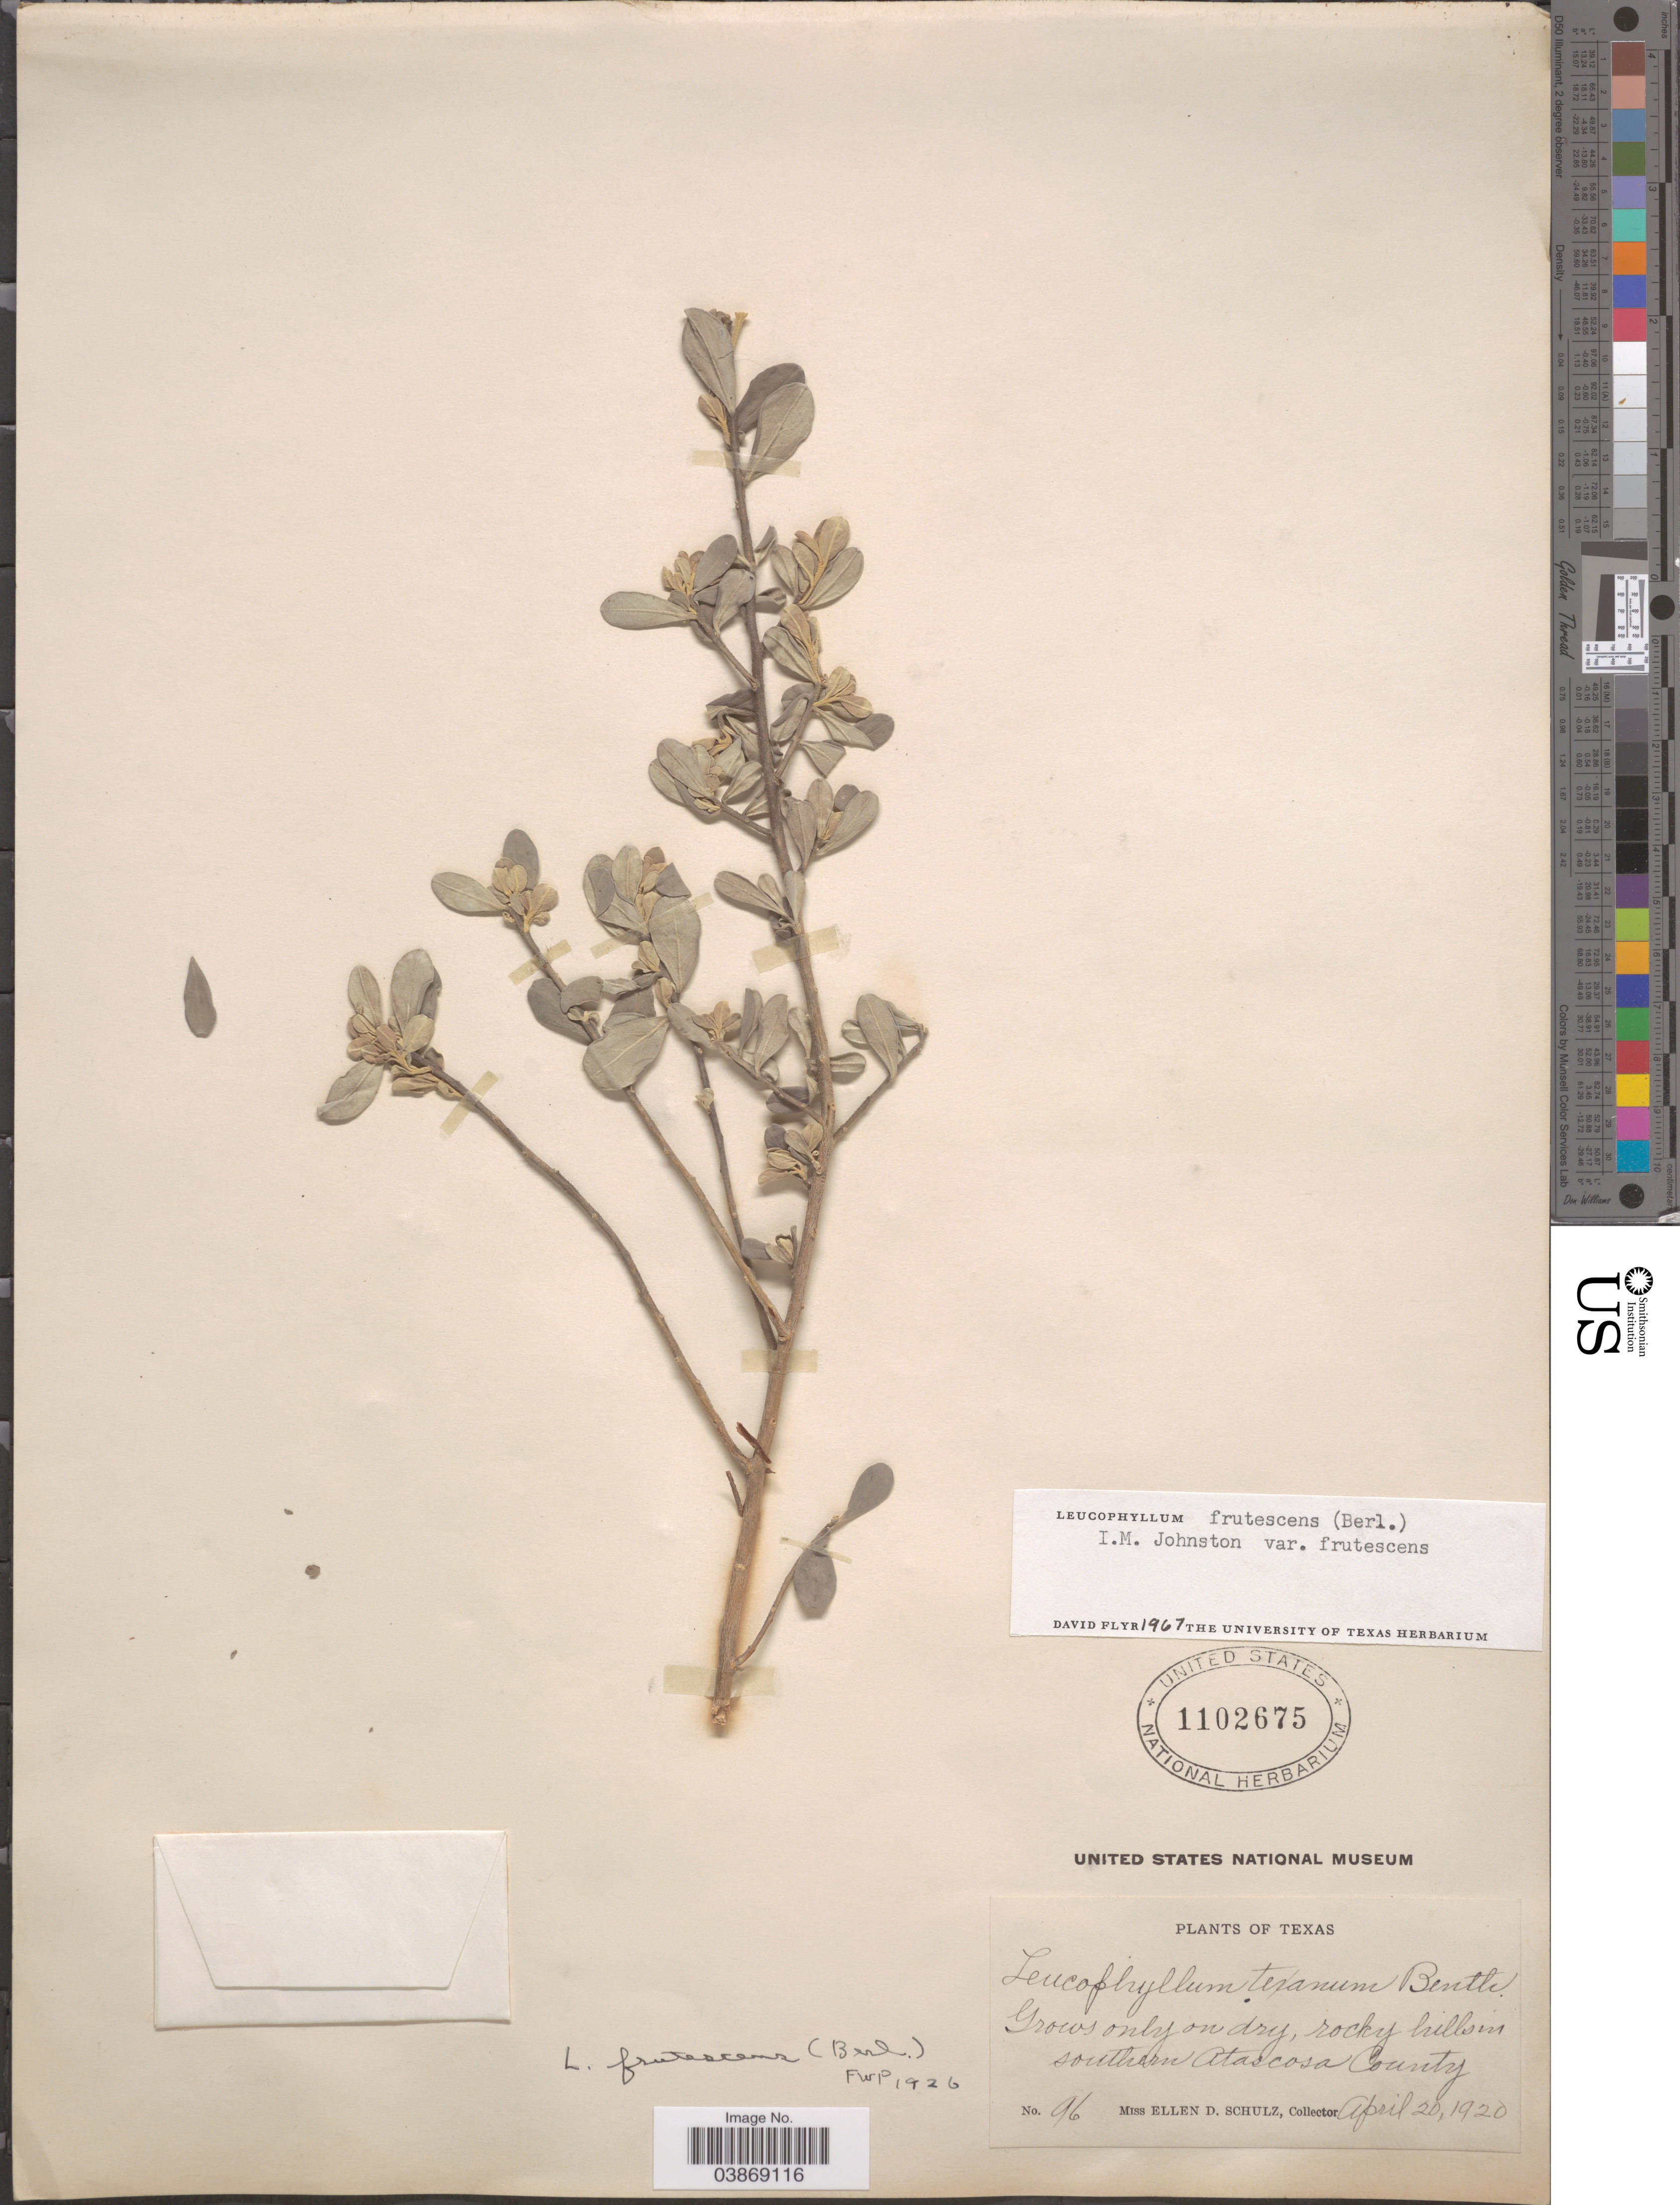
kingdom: Plantae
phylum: Tracheophyta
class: Magnoliopsida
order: Lamiales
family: Scrophulariaceae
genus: Leucophyllum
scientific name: Leucophyllum frutescens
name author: (Berland.) I.M. Johnst.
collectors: E. D. Schulz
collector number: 96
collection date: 1920-04-20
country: United States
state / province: Texas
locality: Rocky hills in southern Atascosa County.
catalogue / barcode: US 1102675